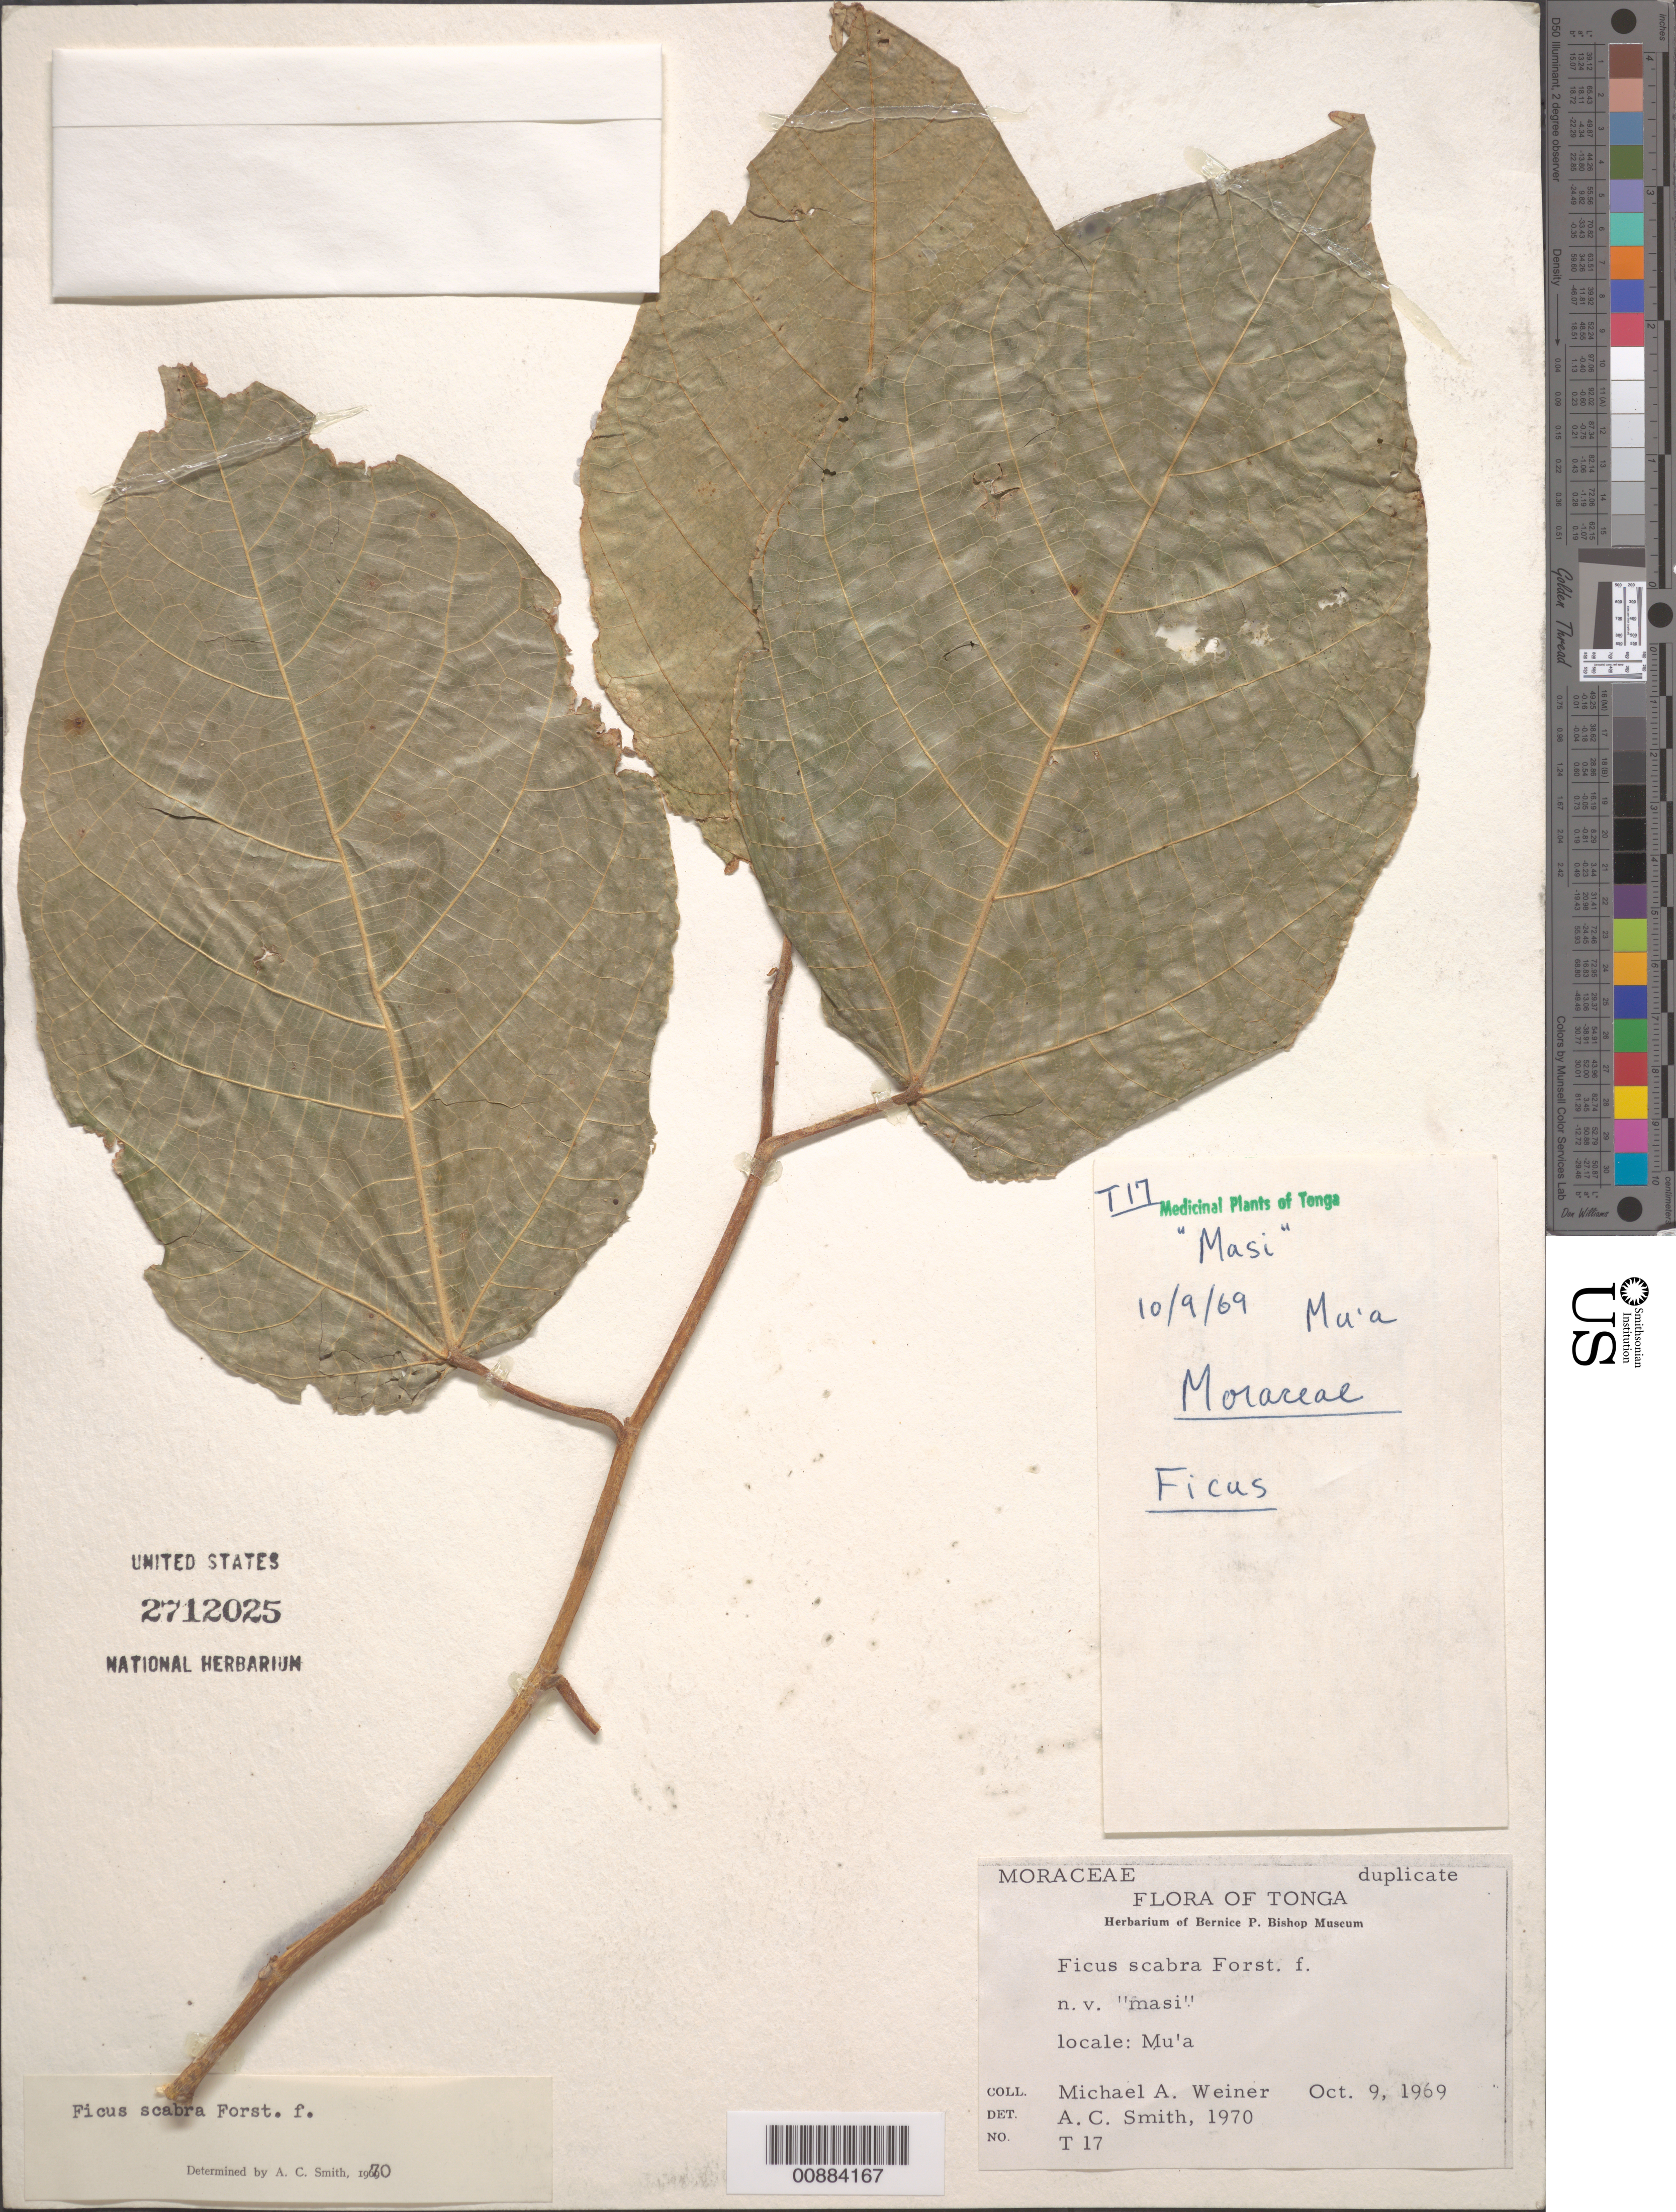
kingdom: Plantae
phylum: Tracheophyta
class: Magnoliopsida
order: Rosales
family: Moraceae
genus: Ficus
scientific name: Ficus scabra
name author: G. Forst.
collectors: M. Weiner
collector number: T 17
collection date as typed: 09 Oct 1969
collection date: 1969-10-09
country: Tonga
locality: Mu'a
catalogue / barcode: US 2712025